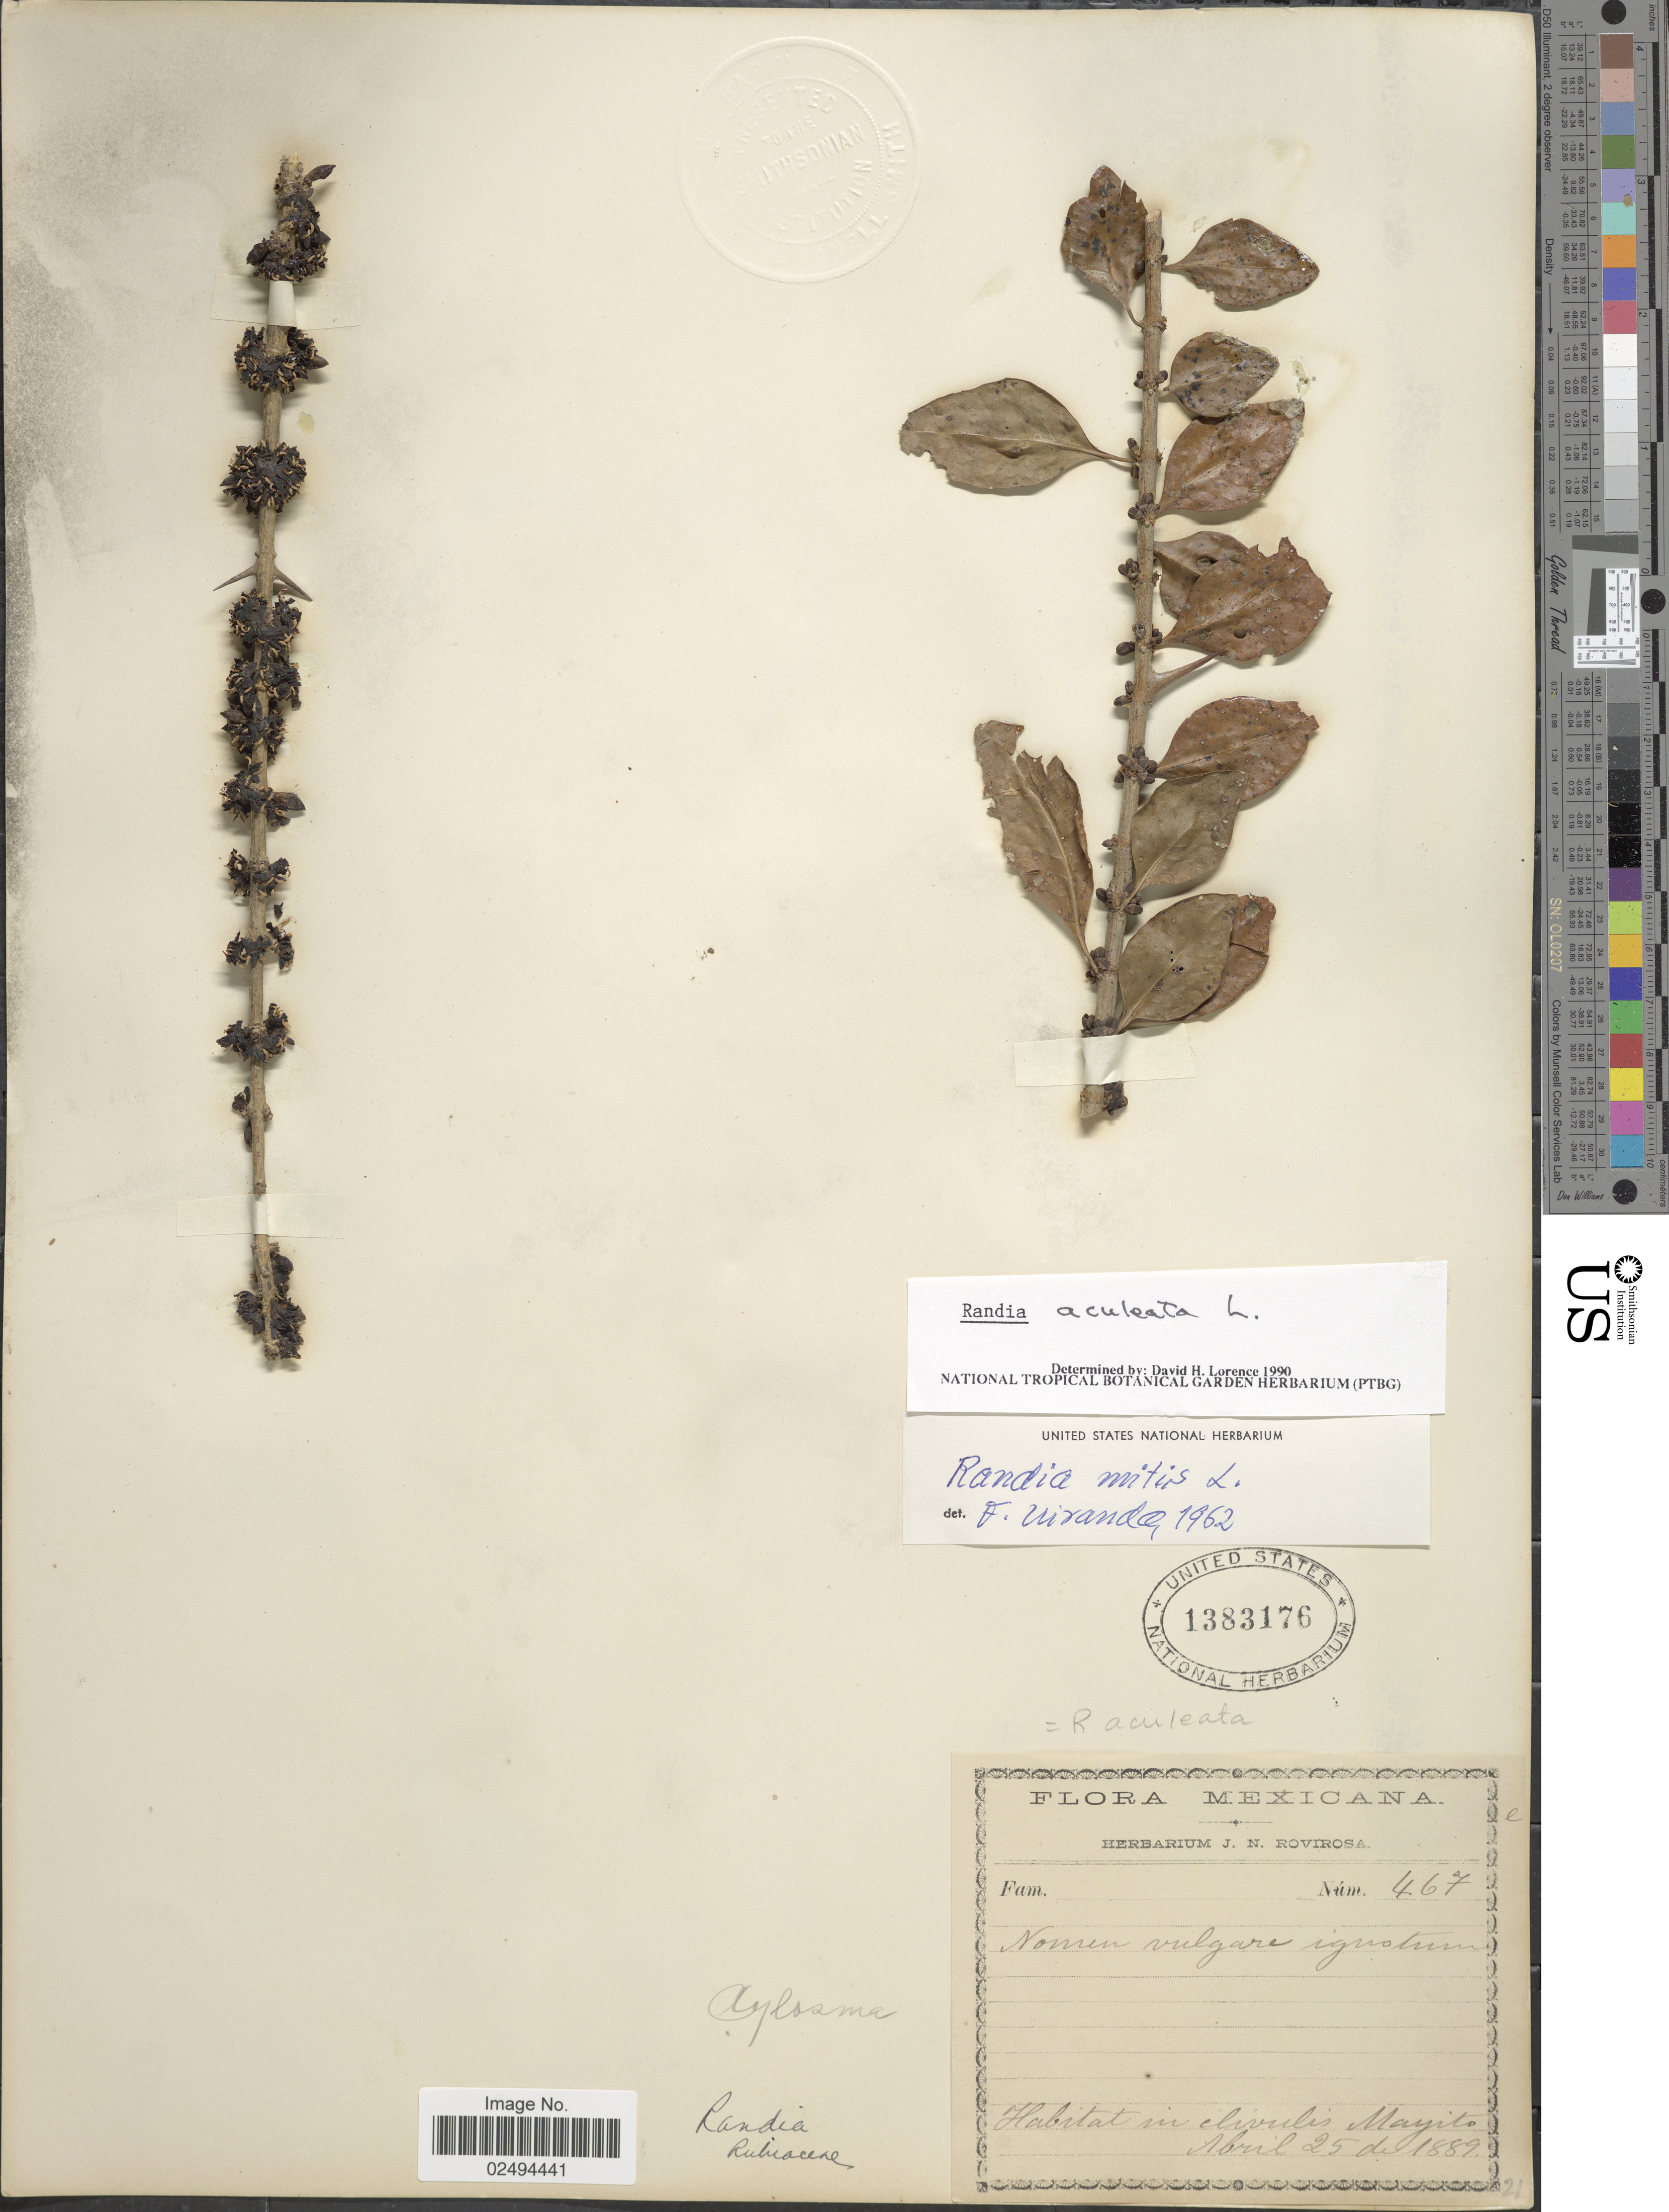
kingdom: Plantae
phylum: Tracheophyta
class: Magnoliopsida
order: Gentianales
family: Rubiaceae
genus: Randia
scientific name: Randia aculeata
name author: L.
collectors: J. N. Rovirosa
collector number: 467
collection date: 1889-04-25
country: Mexico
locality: In clivulis Mayito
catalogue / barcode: US 1383176